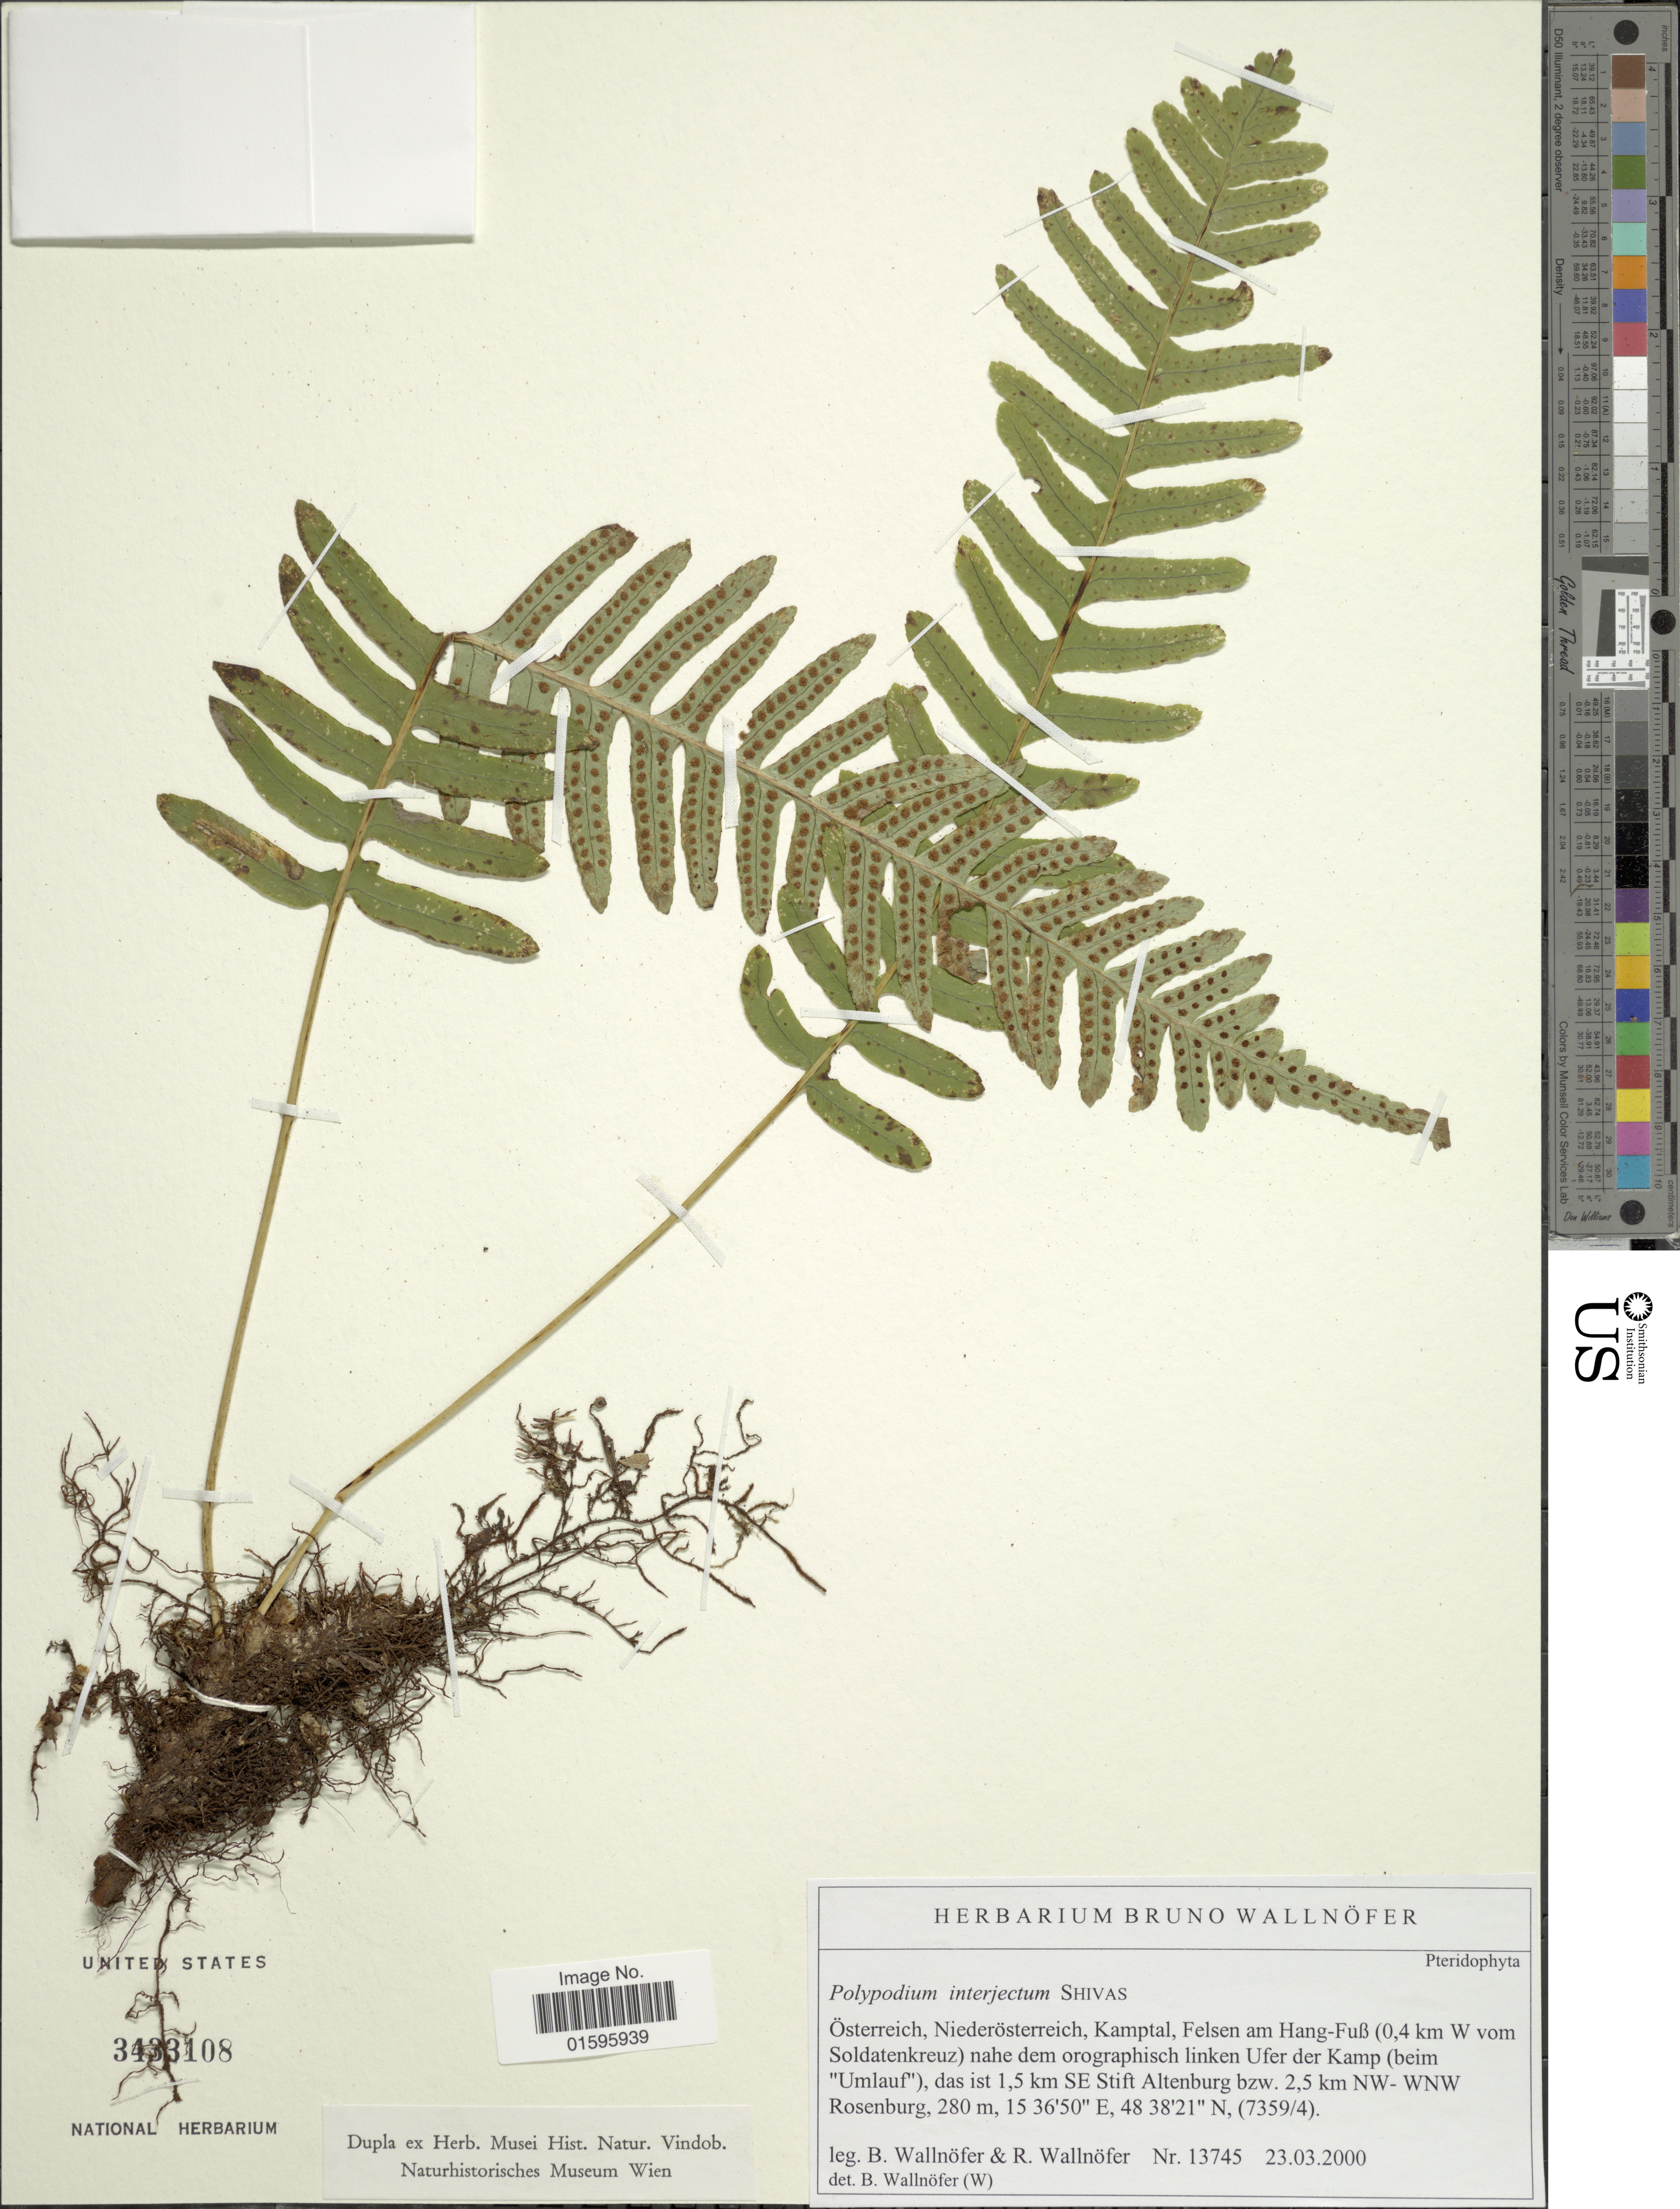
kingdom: Plantae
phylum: Tracheophyta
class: Polypodiopsida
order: Polypodiales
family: Polypodiaceae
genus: Polypodium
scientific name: Polypodium interjectum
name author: Shivas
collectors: B. Wallnöfer & R. Wallnofer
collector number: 13745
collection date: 2000-03-23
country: Austria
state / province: Niederosterreich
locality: Osterreich, Niederosterreich, Kamptal, Felsen am Hang-Fub (0.4 km W vom Soldatenkreuz) nahe dem orographisch linken Ufer der Kamp (beim Umlauf), das ist 1.5 km SE Stift Altenburg bzw. 2.5 km NW-WNW Rosenburg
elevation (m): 280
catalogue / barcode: US 3433108